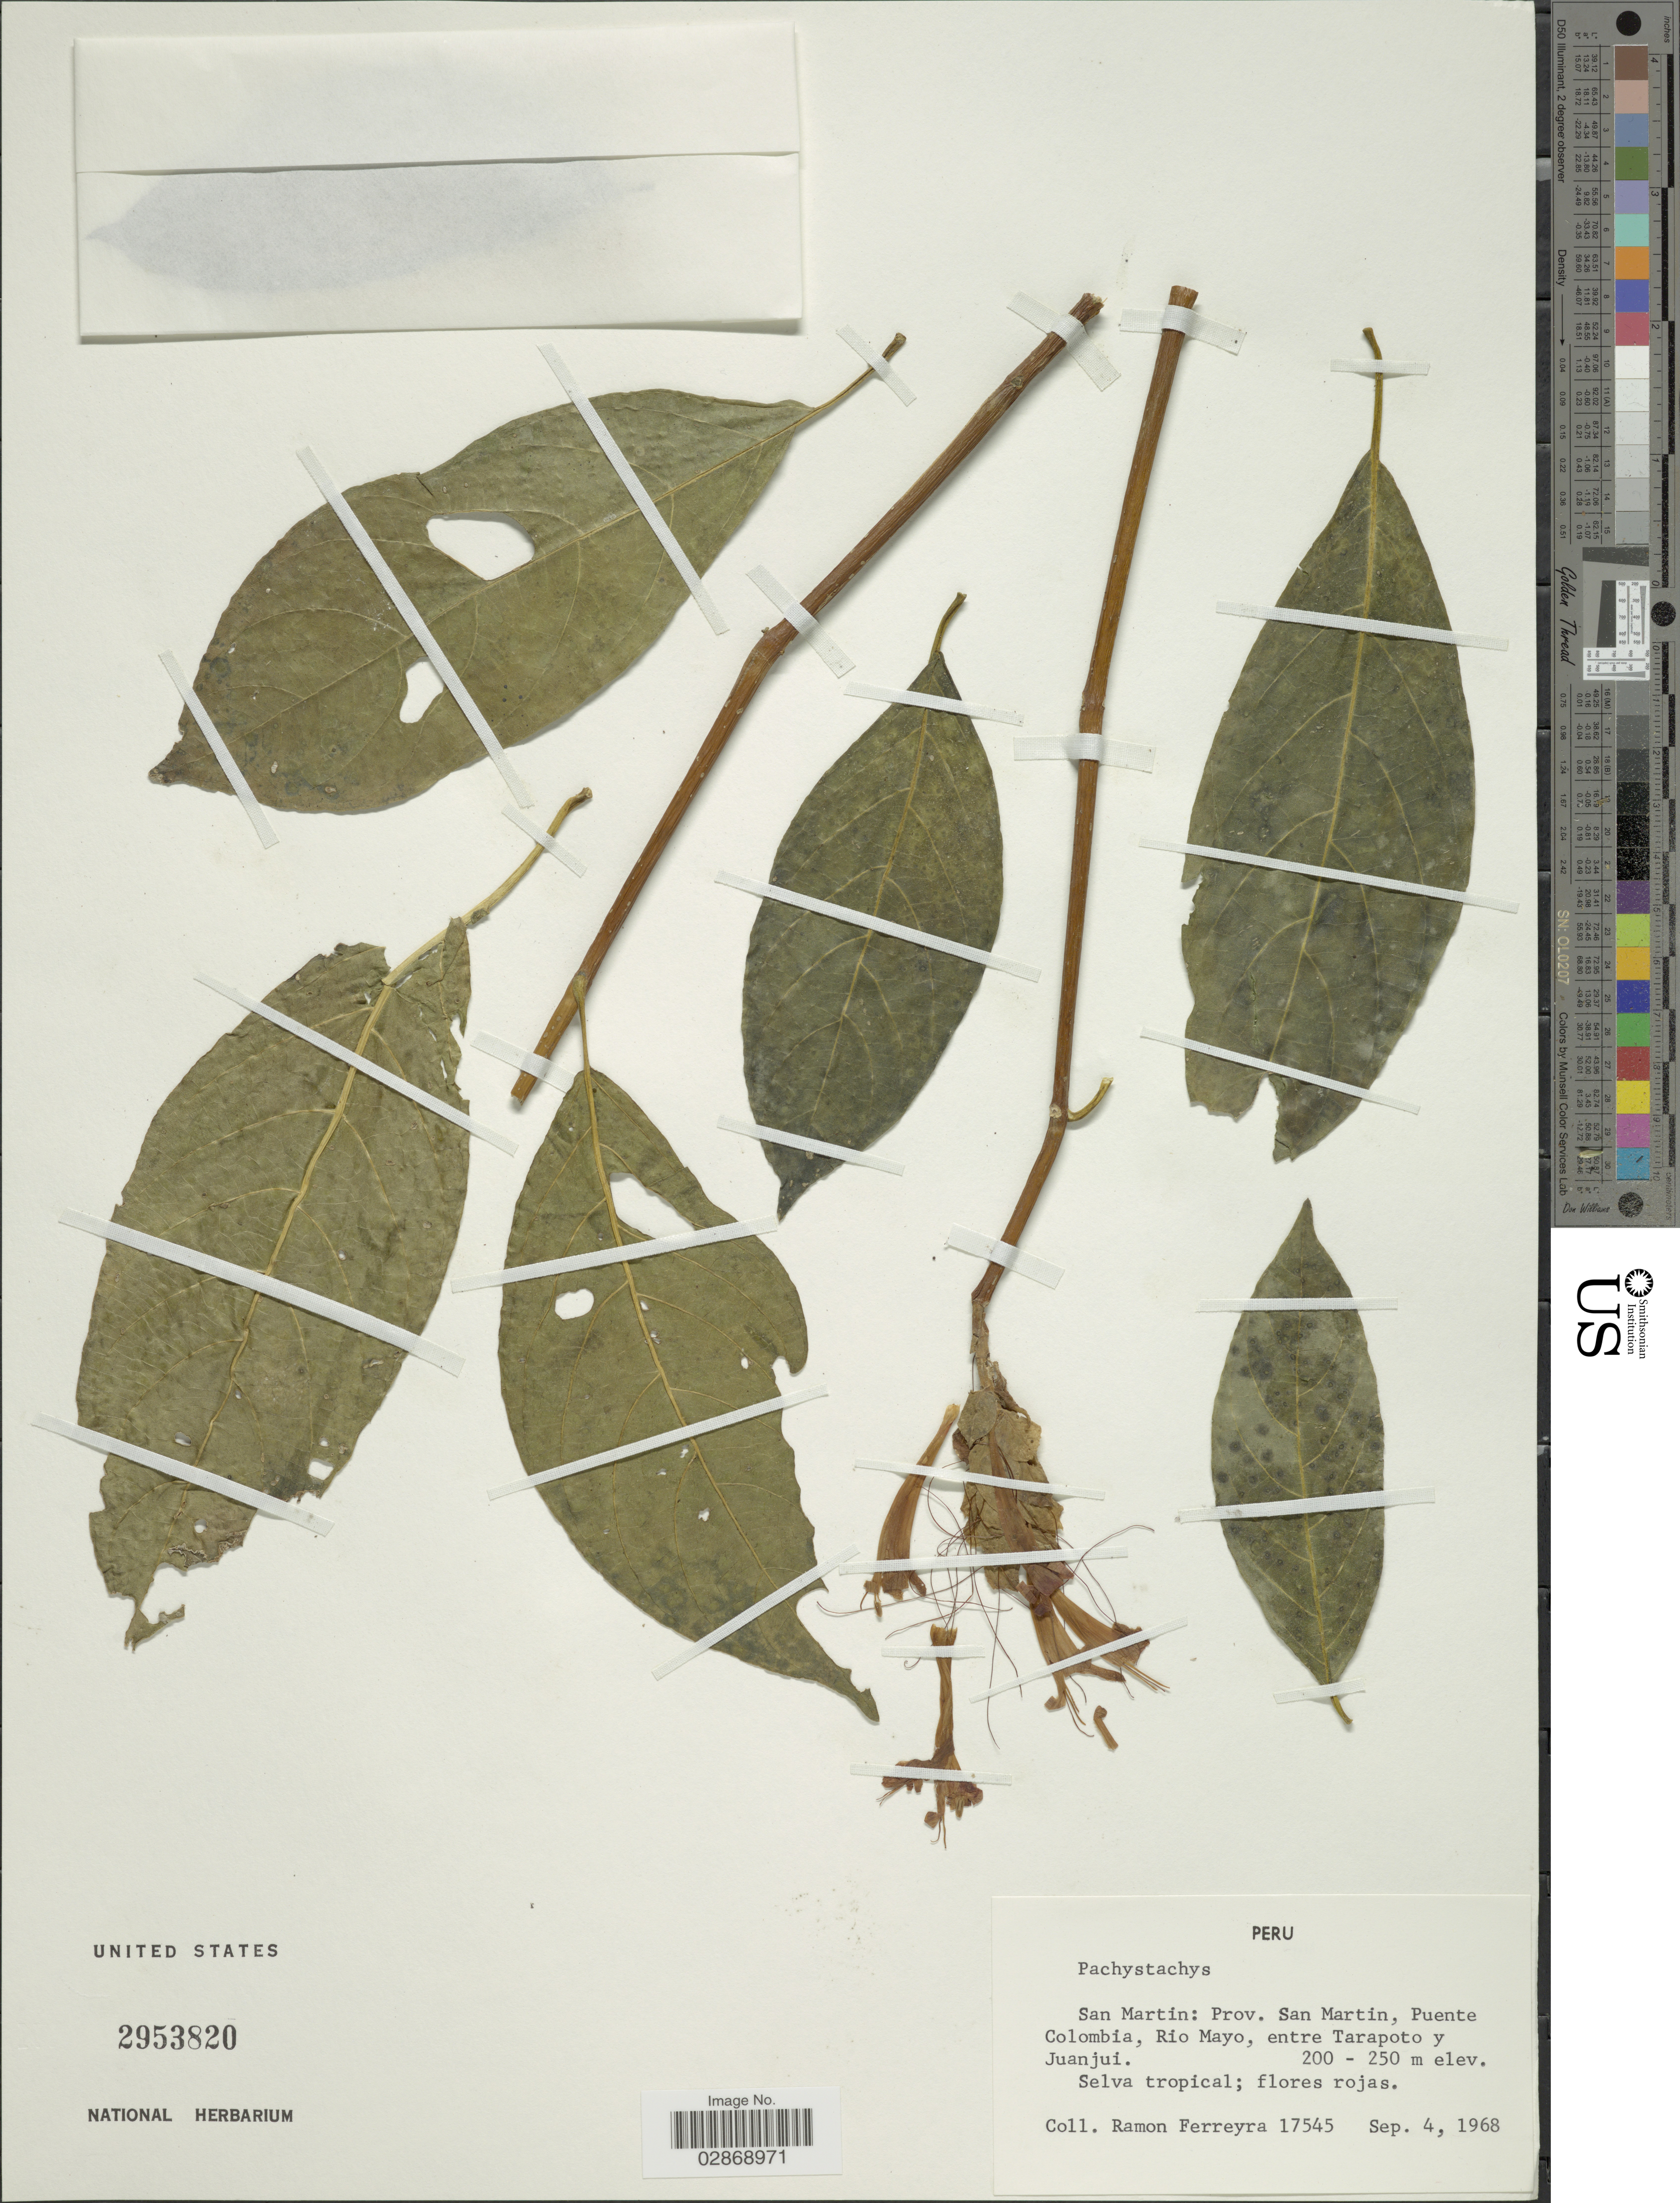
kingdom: Plantae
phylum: Tracheophyta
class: Magnoliopsida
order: Lamiales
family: Acanthaceae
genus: Pachystachys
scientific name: Pachystachys puberula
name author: Wassh.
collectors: R. A. Ferreyra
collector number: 17545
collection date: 1968-09-04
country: Peru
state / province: San Martín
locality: Prov. San Martin, Puente Colombia, Rio Mayo, entre Tarapoto y Juanjui.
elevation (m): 200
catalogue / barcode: US 2953820